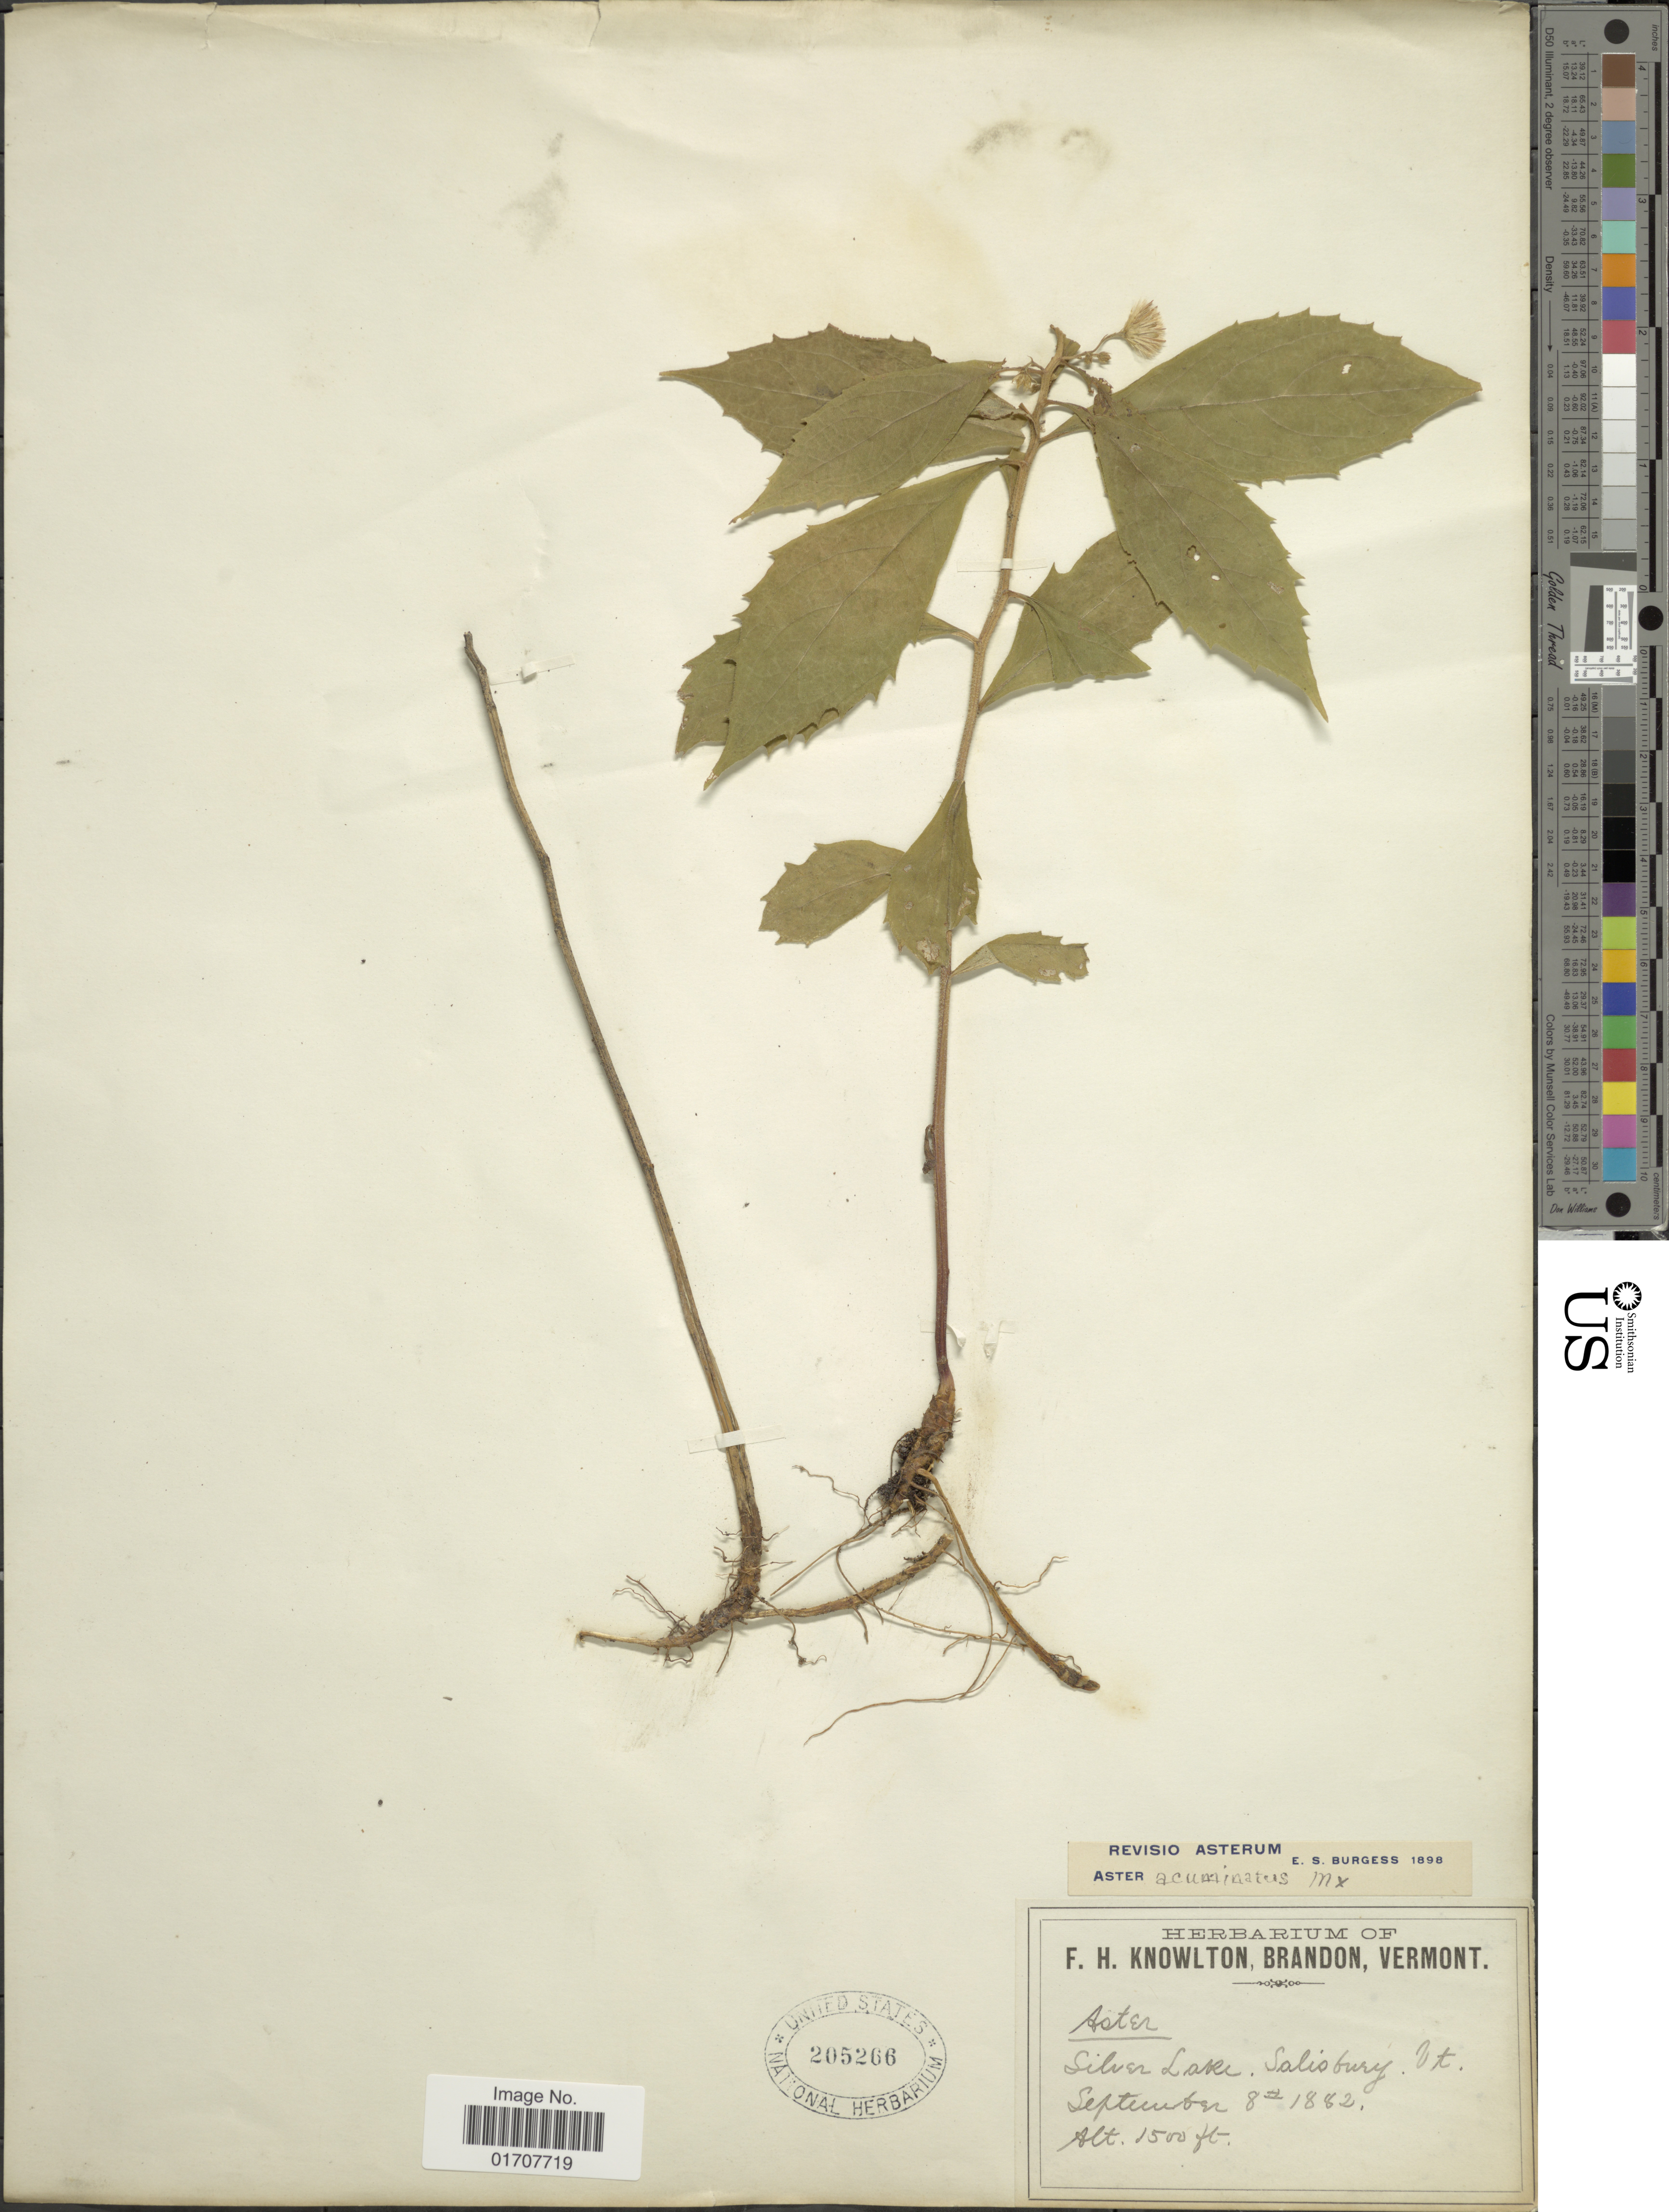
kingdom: Plantae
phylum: Tracheophyta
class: Magnoliopsida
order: Asterales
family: Asteraceae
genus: Oclemena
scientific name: Oclemena acuminata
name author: (Michx.) Greene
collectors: ex herb. F.H. Knowlton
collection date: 1882-09-08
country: United States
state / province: Vermont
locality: Brandon, Vermont, Silver Lake, Salisbury, Vt.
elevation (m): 457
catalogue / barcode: US 205266